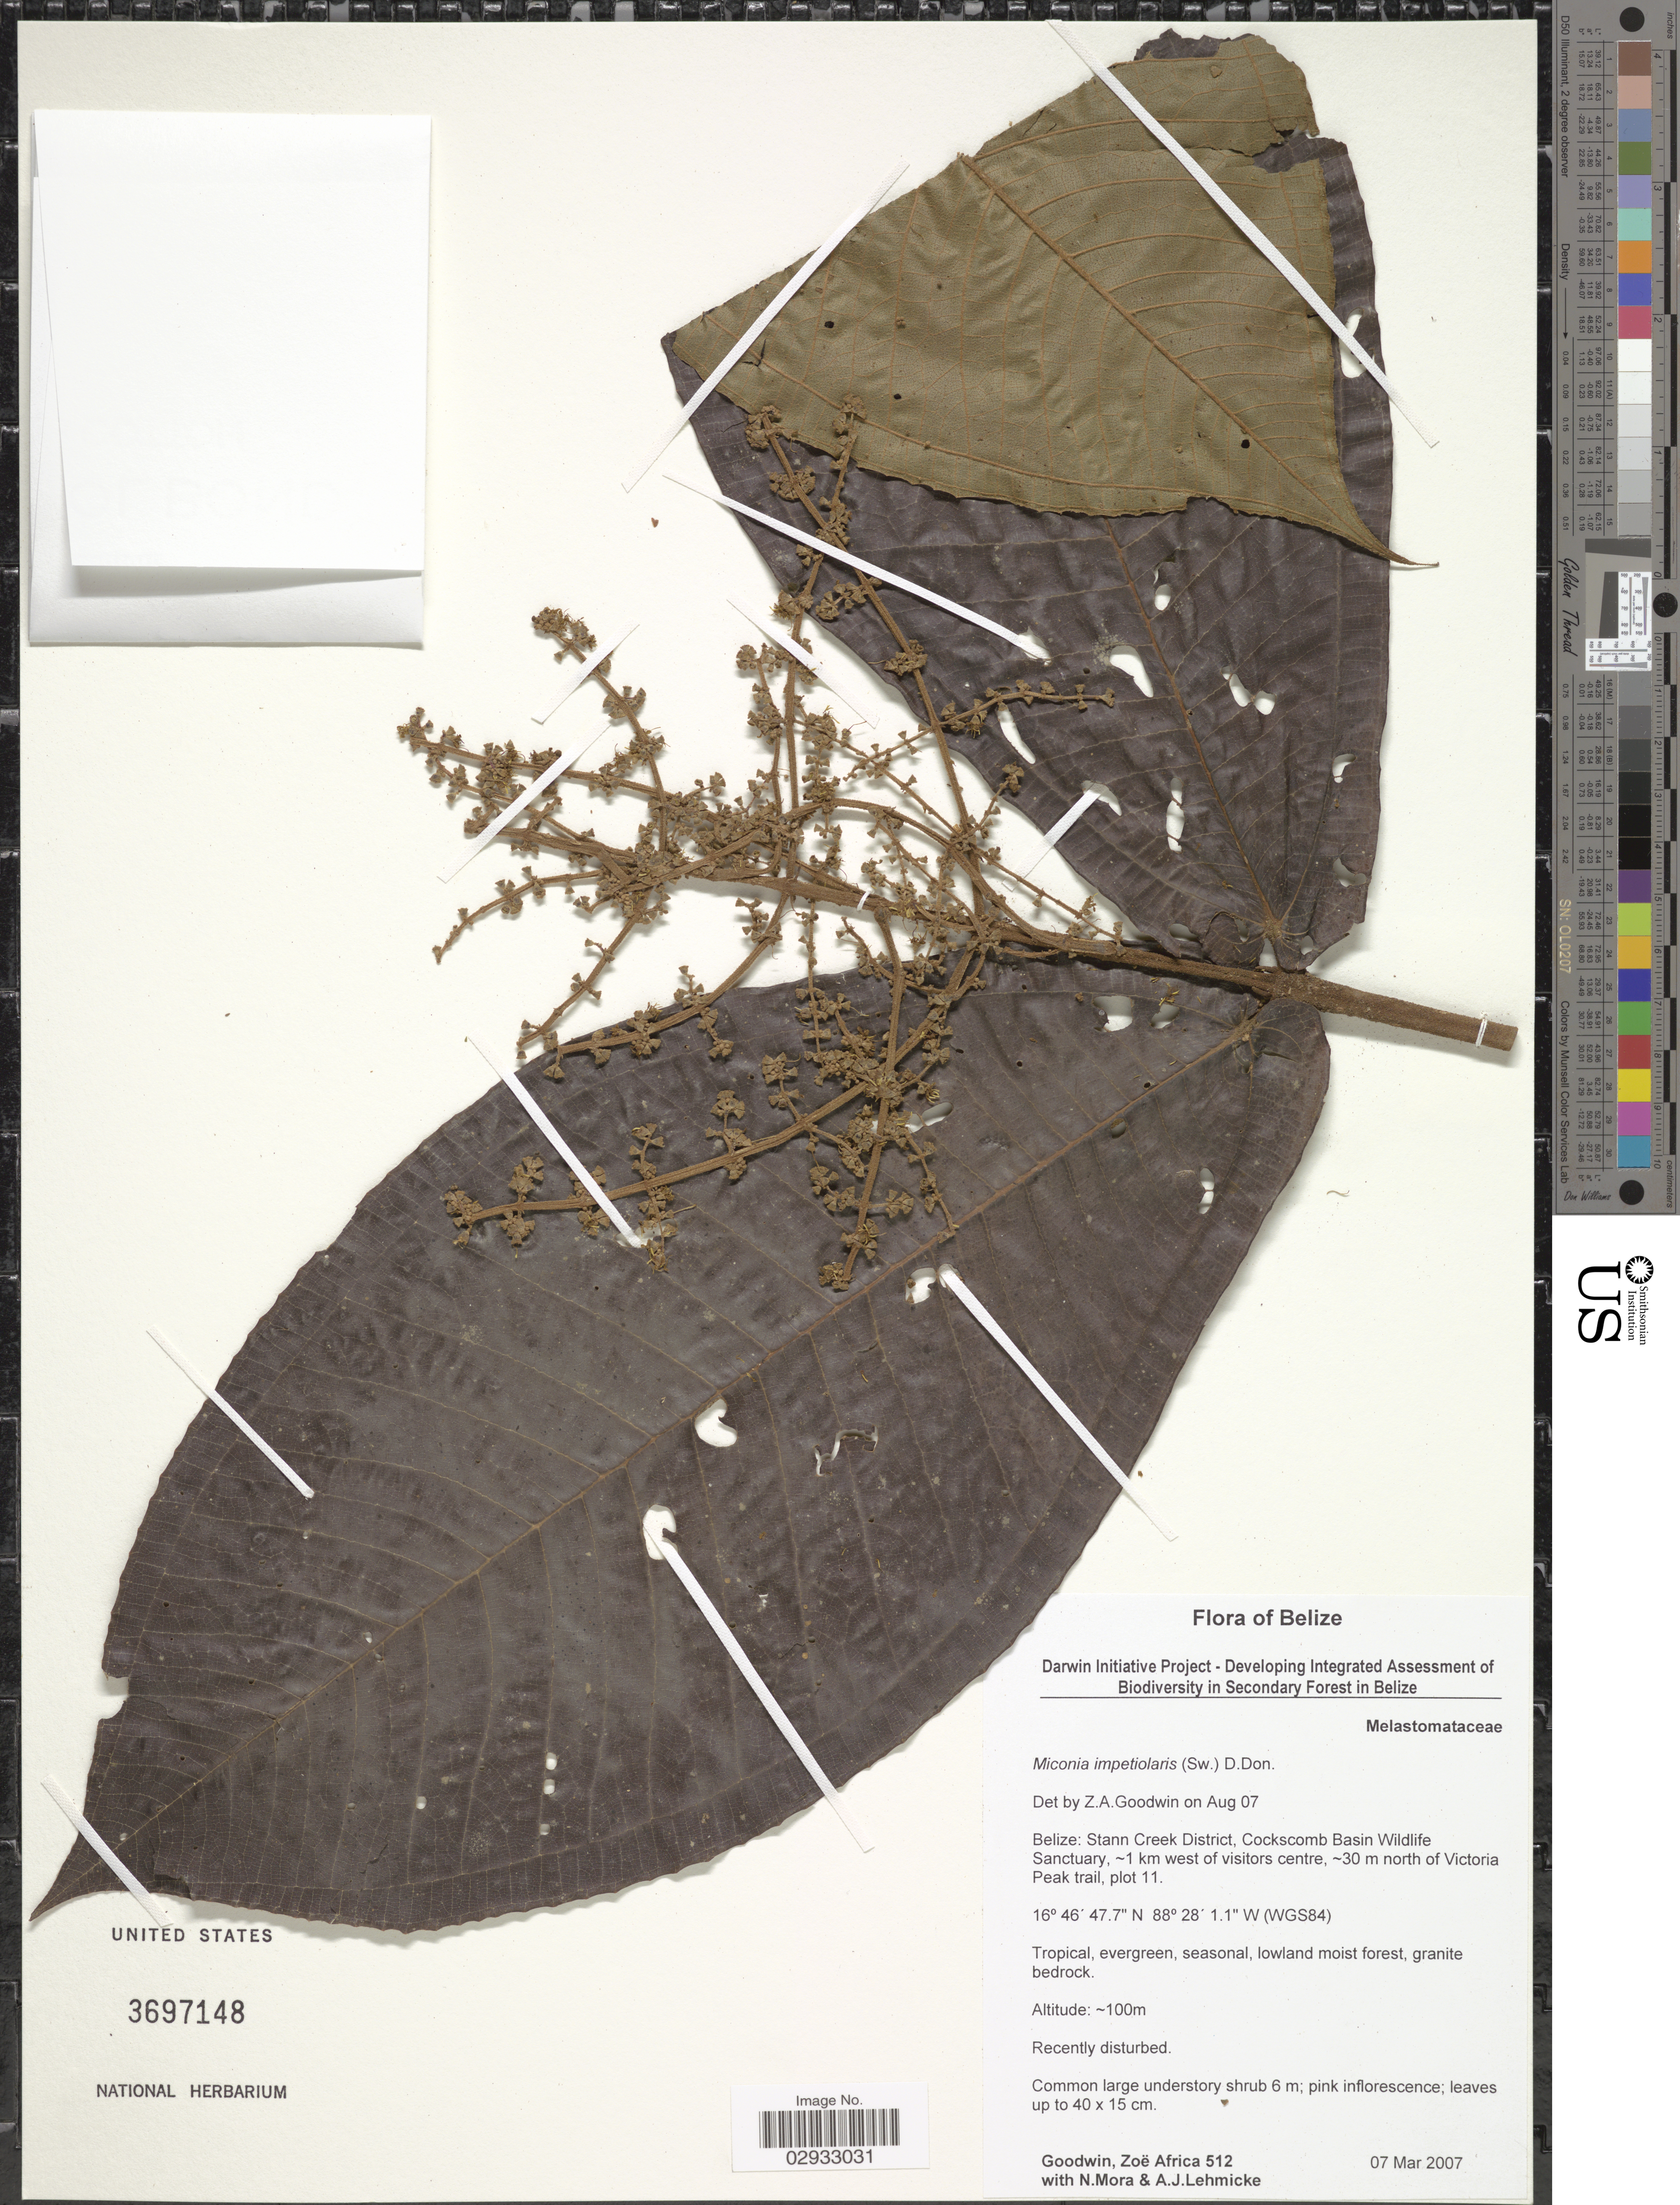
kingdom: Plantae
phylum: Tracheophyta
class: Magnoliopsida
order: Myrtales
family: Melastomataceae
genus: Miconia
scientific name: Miconia impetiolaris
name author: (Sw.) D. Don ex DC.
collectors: Z. Goodwin, N. Mora & A. Lehmicke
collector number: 512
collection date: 2007-03-07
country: Belize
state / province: Stann Creek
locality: Stann Creek District, Cockscomb Basin Wildlife Sanctuary, ~1 km west of visitors centre, ~30 m north of Victoria Peak trail, plot 11.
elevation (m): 100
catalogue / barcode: US 3697148